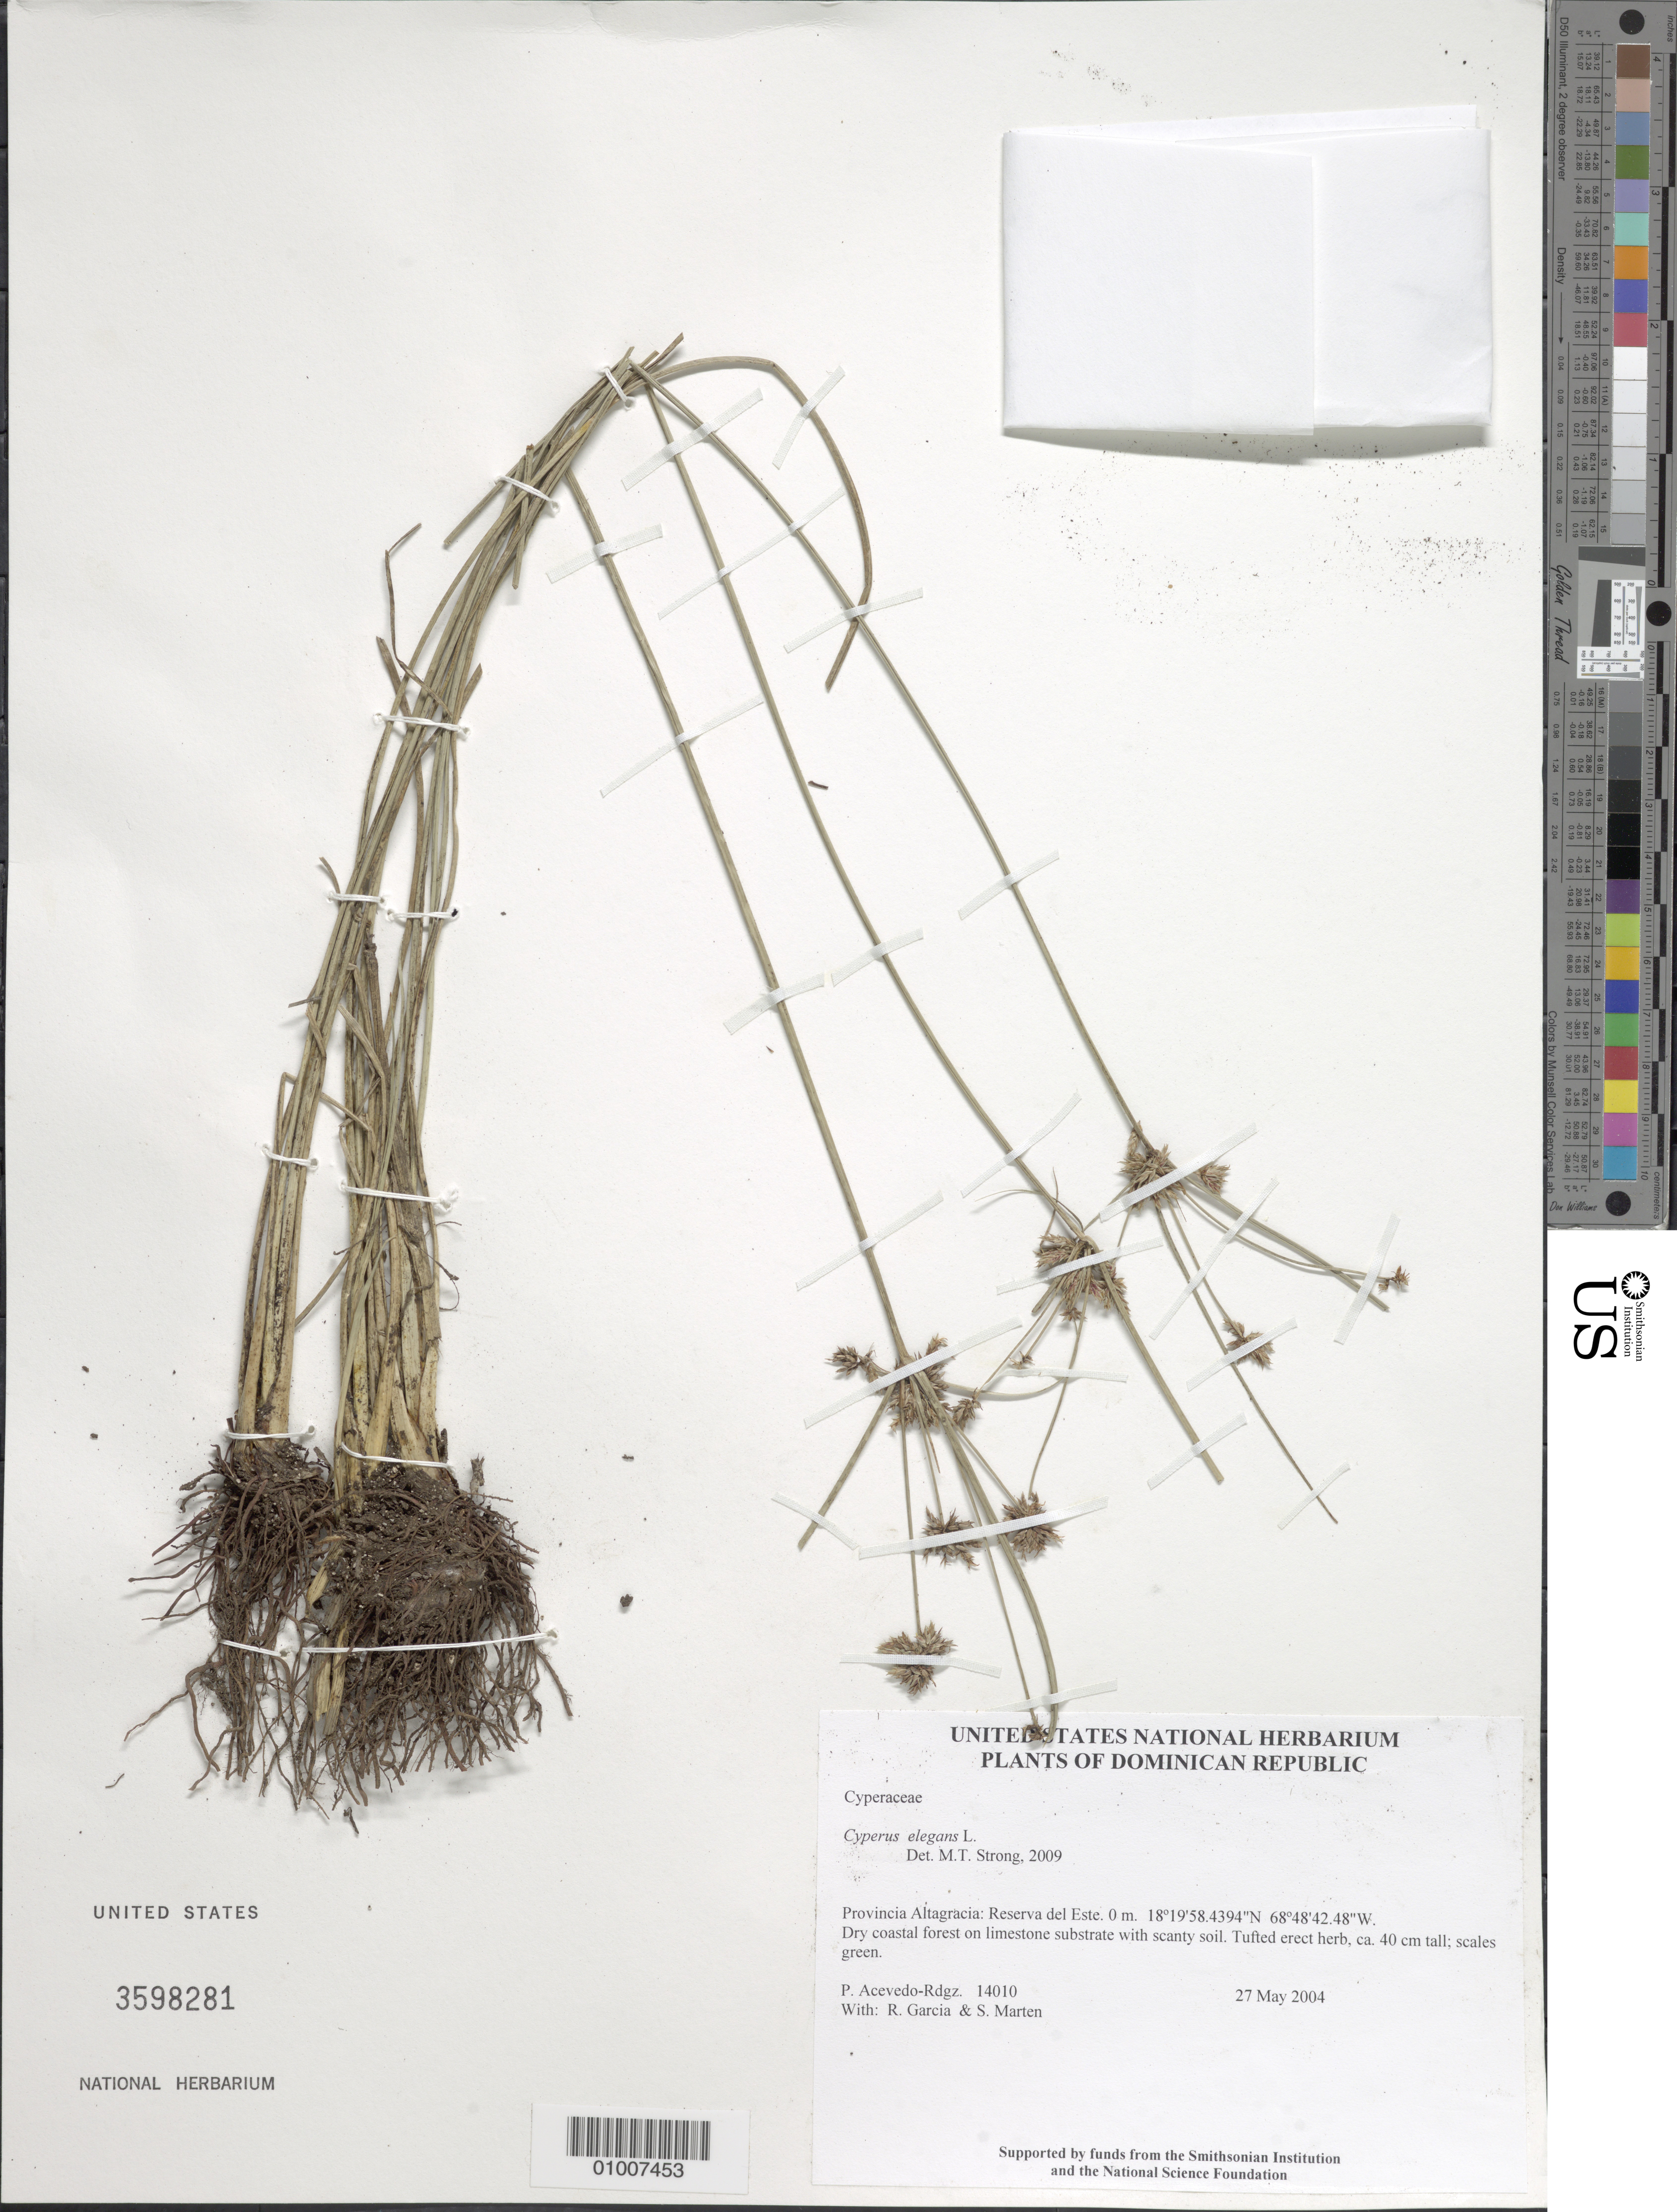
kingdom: Plantae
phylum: Tracheophyta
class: Liliopsida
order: Poales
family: Cyperaceae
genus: Cyperus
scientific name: Cyperus elegans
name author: L.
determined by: Strong, M. T., (US), Smithsonian Institution - National Museum of Natural History (UNITED STATES)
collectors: P. Acevedo-Rodr., R. G. García & S. Marten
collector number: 14010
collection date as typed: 27 May 2004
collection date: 2004-05-27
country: Dominican Republic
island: Hispaniola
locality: Provincia Altagracia: Reserva del Este.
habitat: Dry coastal forest on limestone substrate with scanty soil.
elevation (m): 0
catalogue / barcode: US 3598281